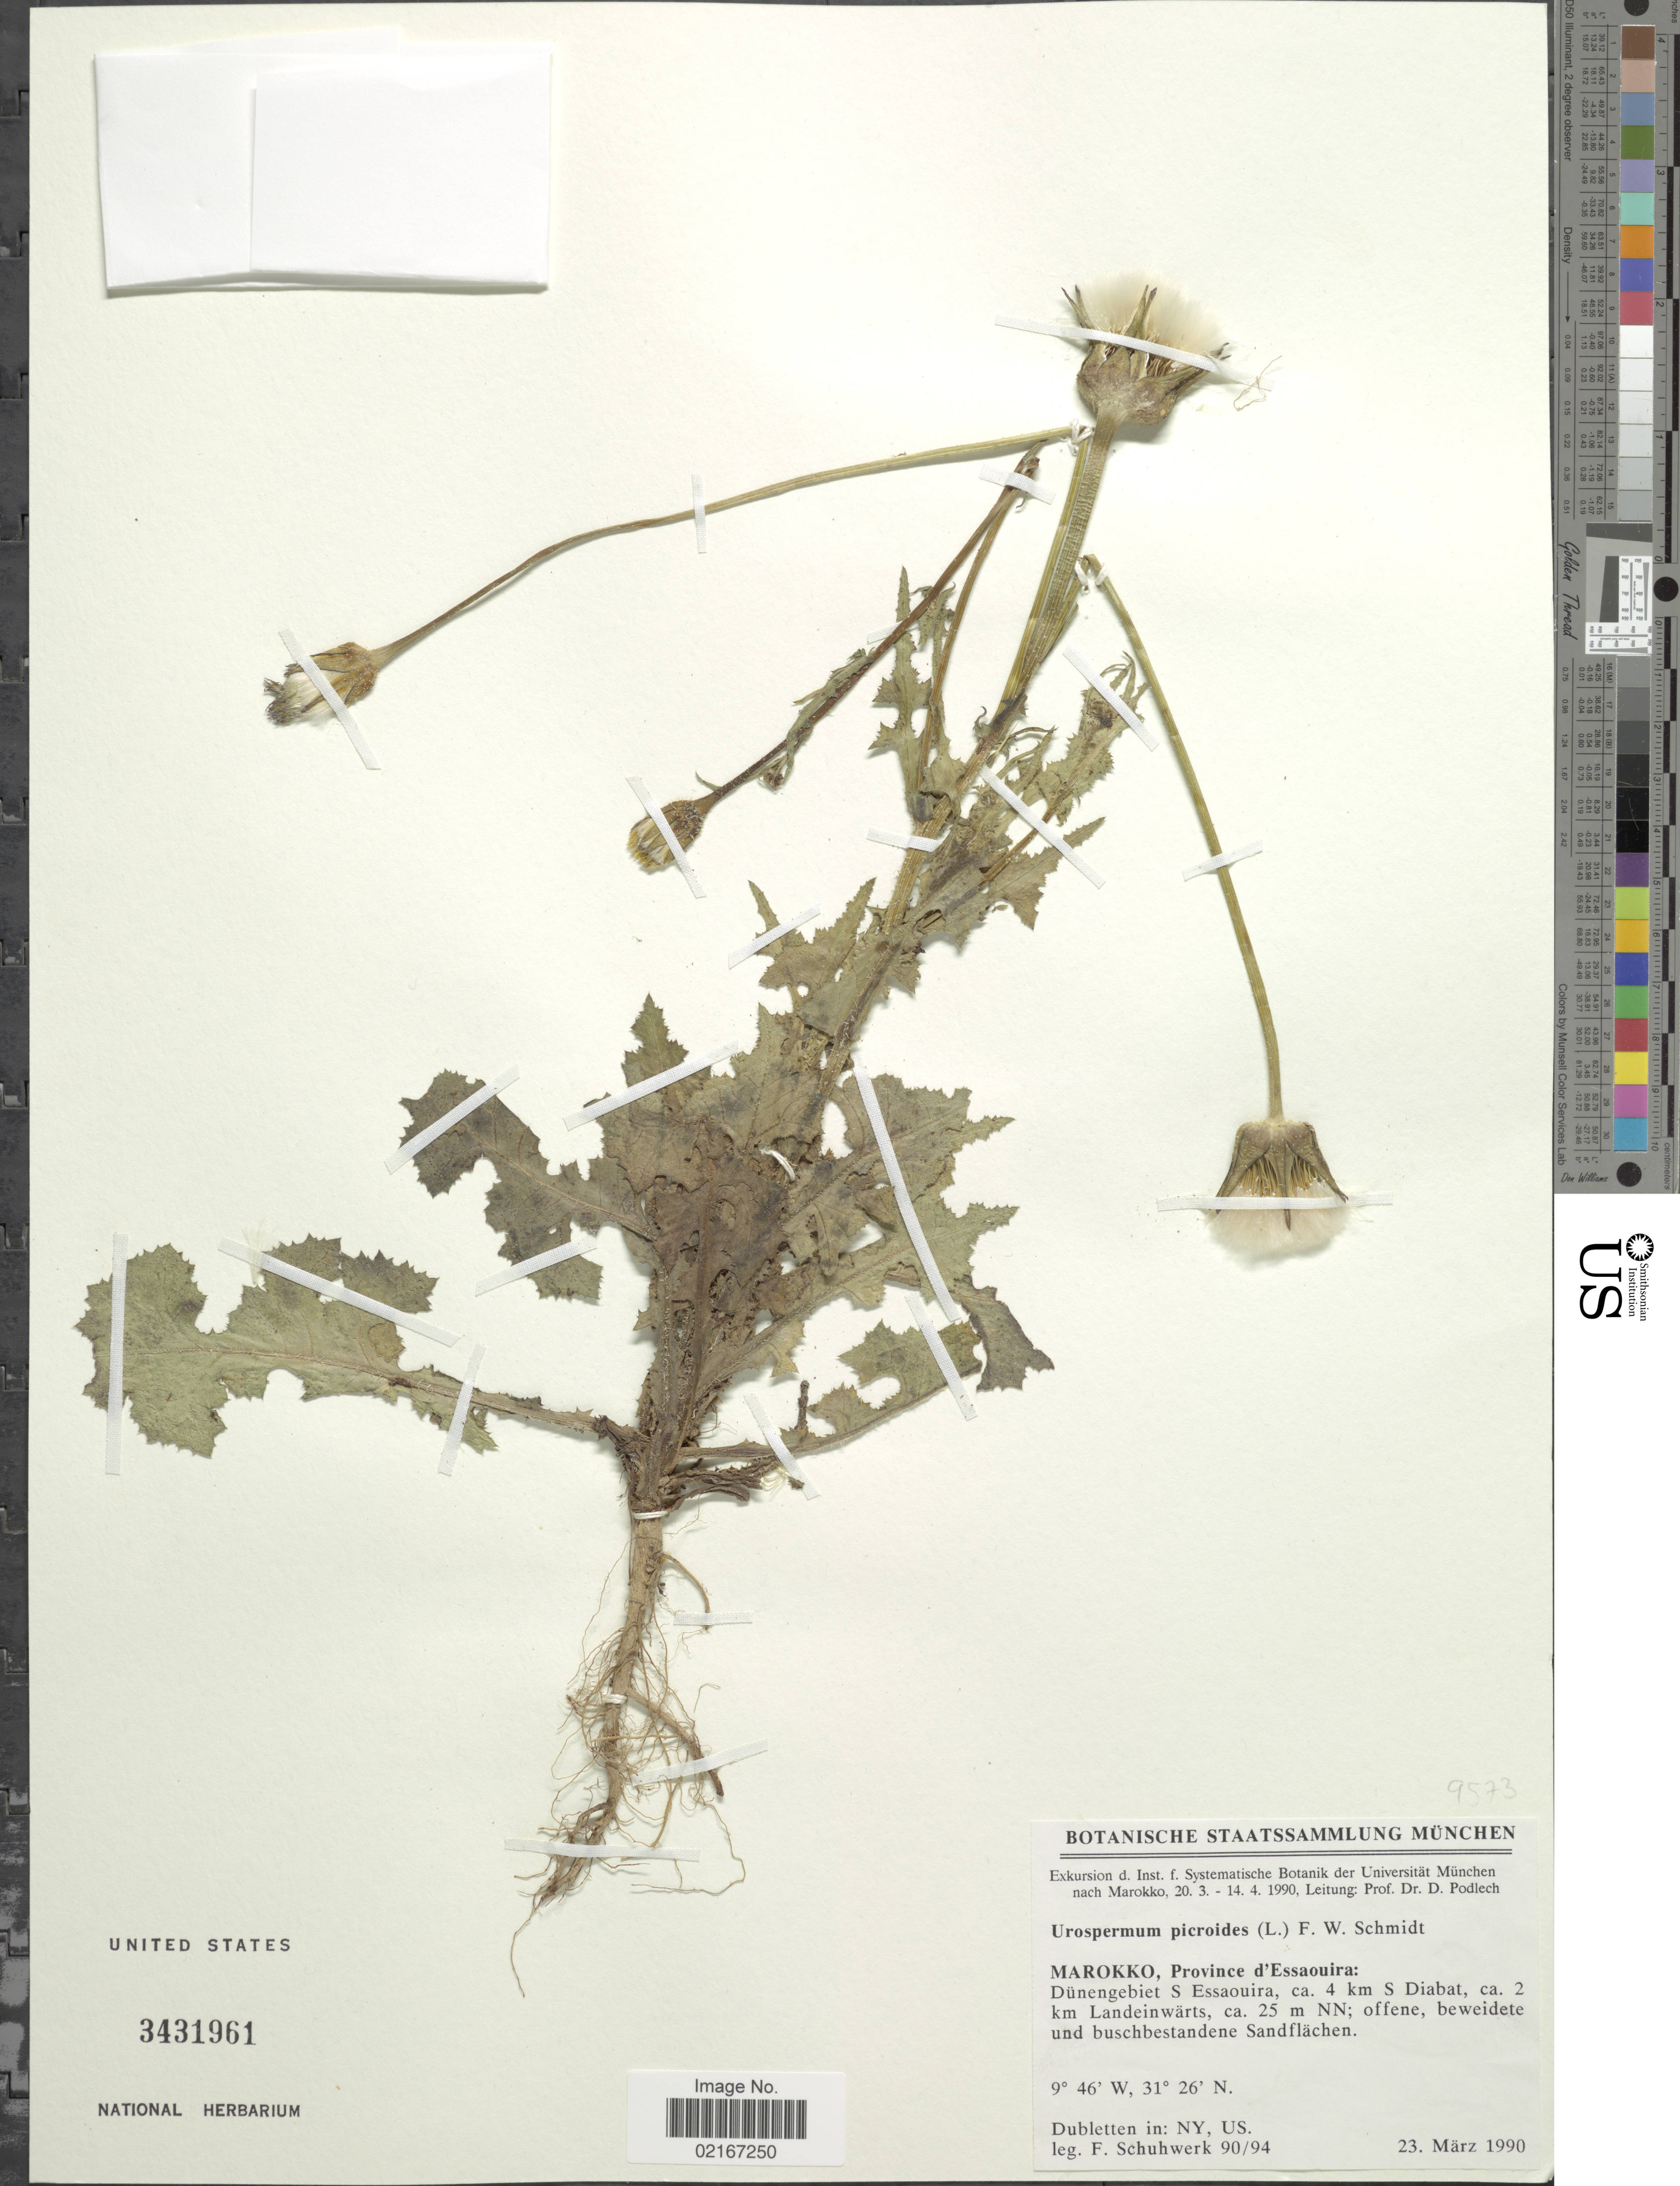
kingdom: Plantae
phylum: Tracheophyta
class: Magnoliopsida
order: Asterales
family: Asteraceae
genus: Urospermum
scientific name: Urospermum picroides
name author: (L.) F.W. Schmidt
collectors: Schuhwerk, F.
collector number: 90/94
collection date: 1990-03-23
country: Morocco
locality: Province d'Essaouira, Dunengebiet S Essaouira, ca 4 km S Diabat, ca 2 km Landeinwarts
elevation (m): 25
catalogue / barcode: US 3431961